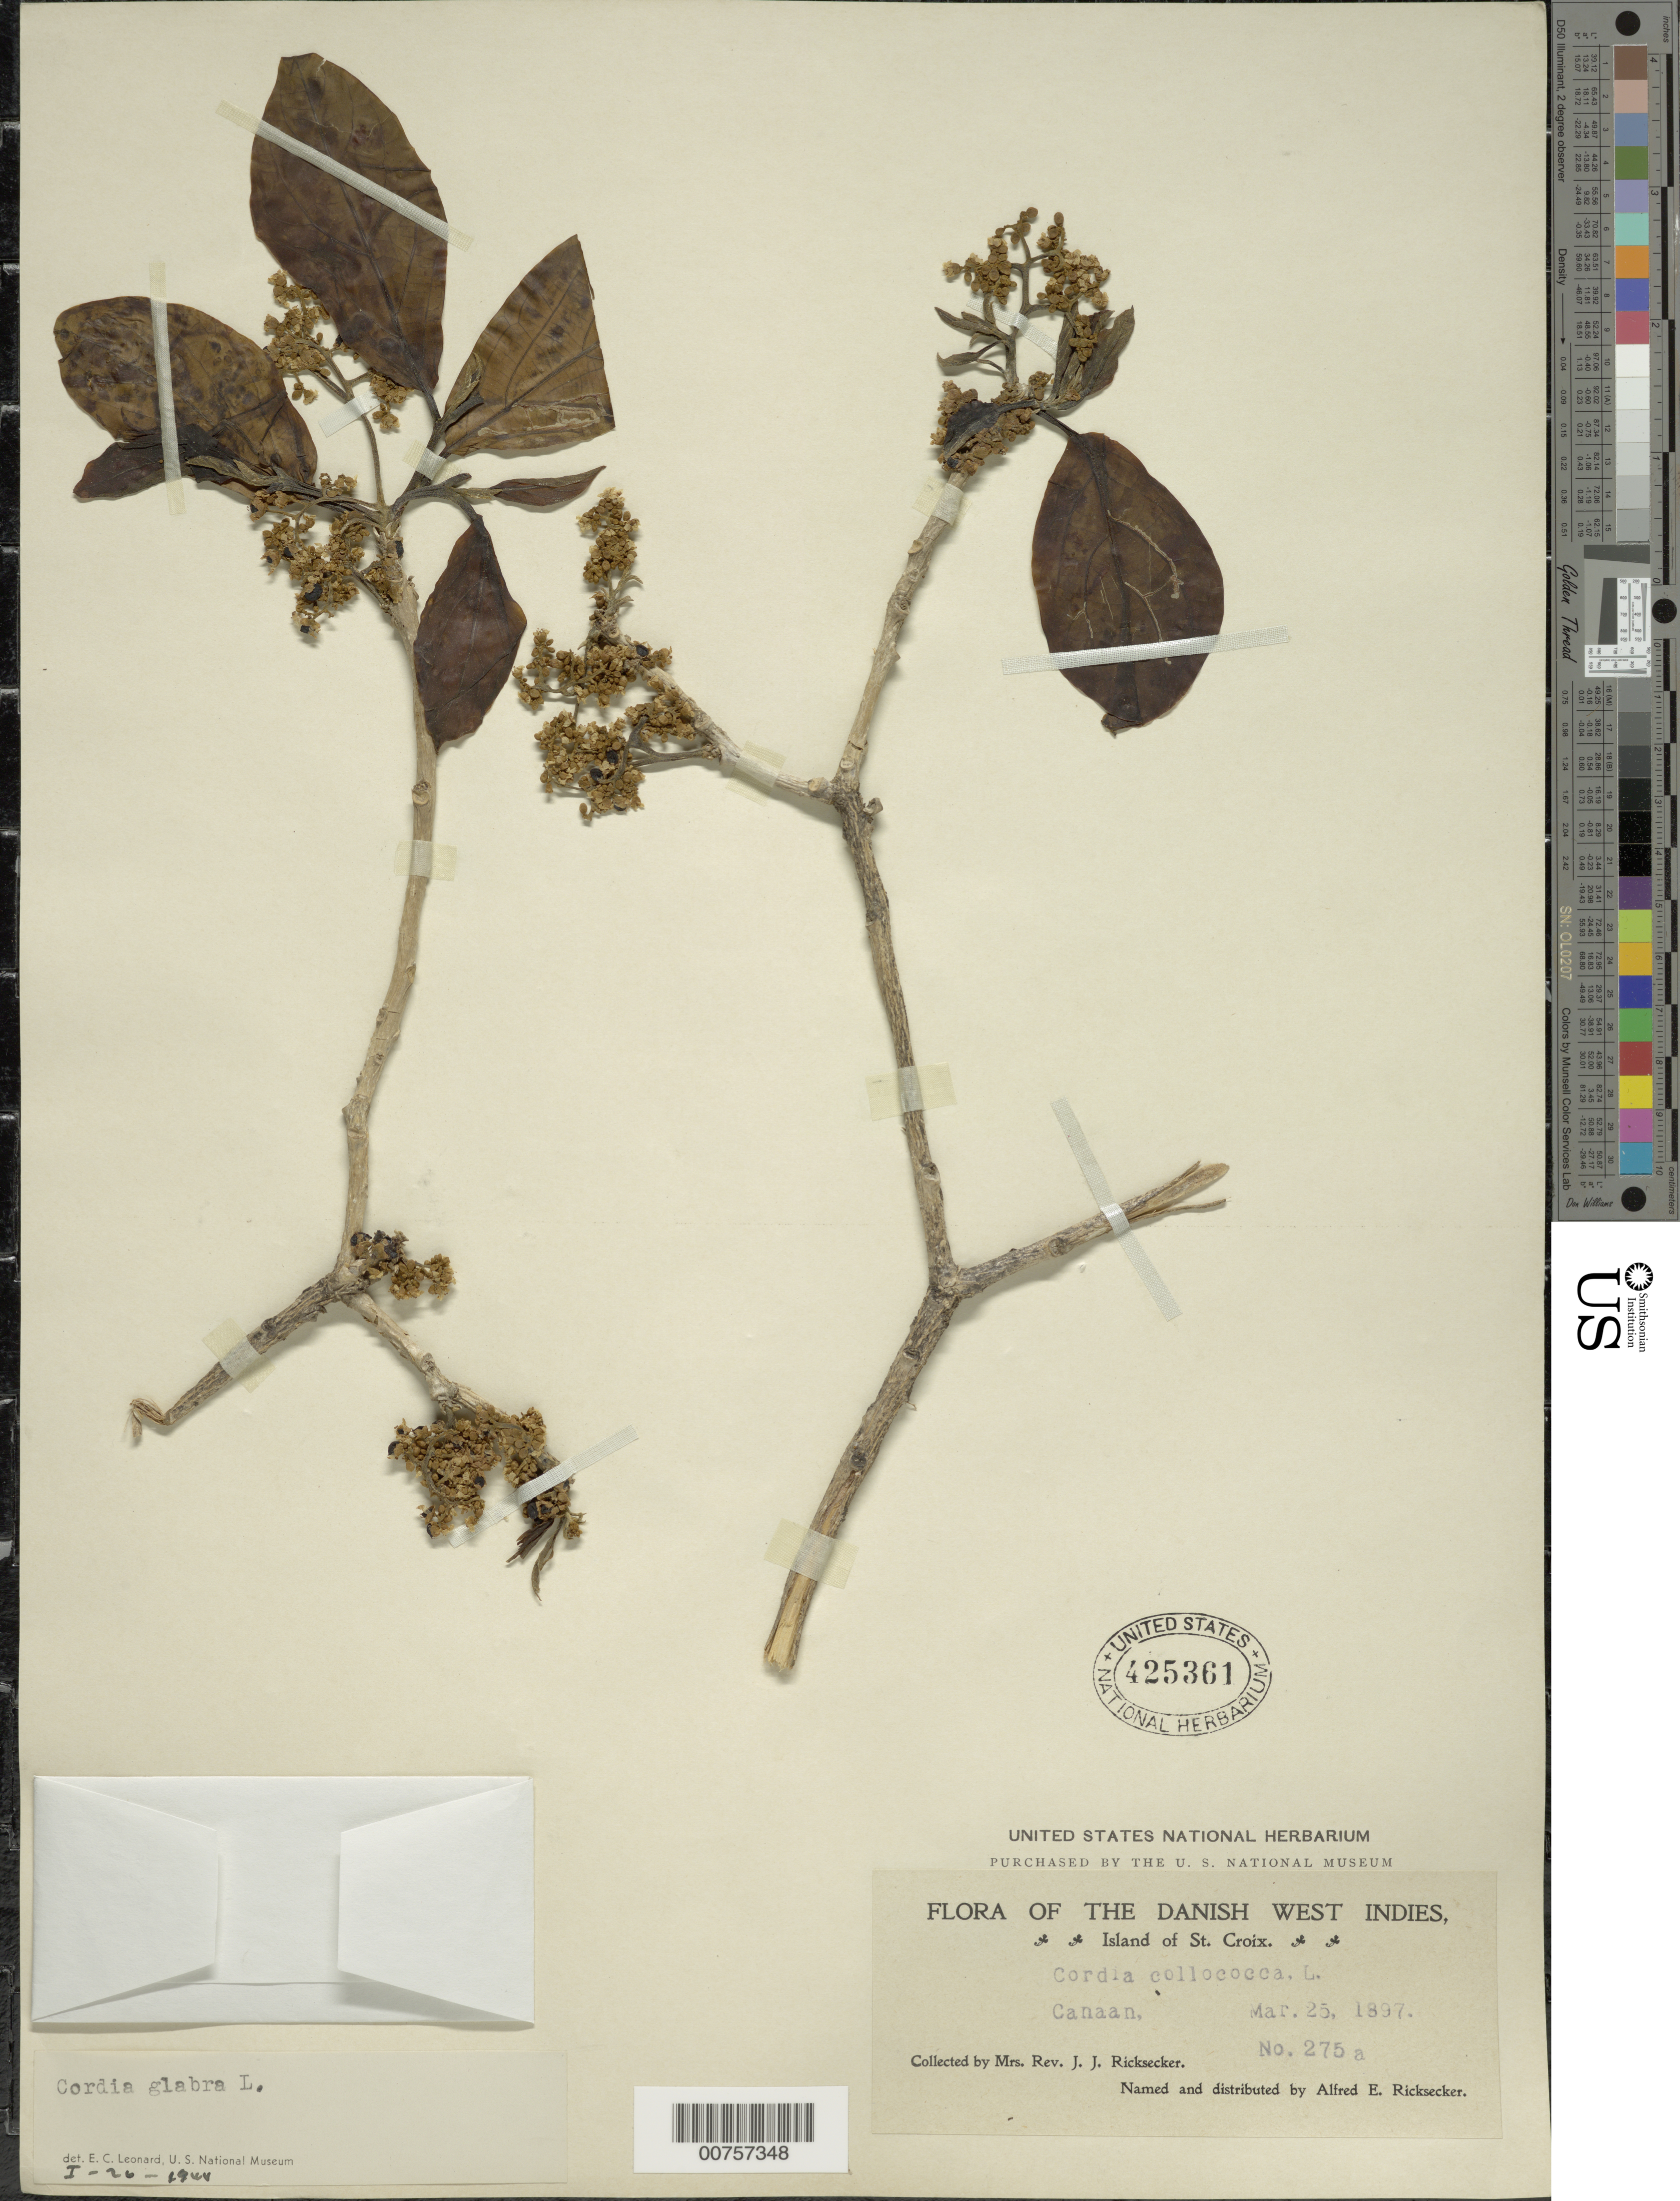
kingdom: Plantae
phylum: Tracheophyta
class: Magnoliopsida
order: Boraginales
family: Cordiaceae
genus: Cordia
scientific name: Cordia collococca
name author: L.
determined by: Acevedo-Rodríguez, P., (BOT), Smithsonian Institution - National Museum of Natural History (UNITED STATES)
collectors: L. A. Ricksecker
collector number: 275a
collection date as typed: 25 Mar 1897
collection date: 1897-03-25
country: U.S. Virgin Islands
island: St. Croix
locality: Canaan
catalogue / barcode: US 425361